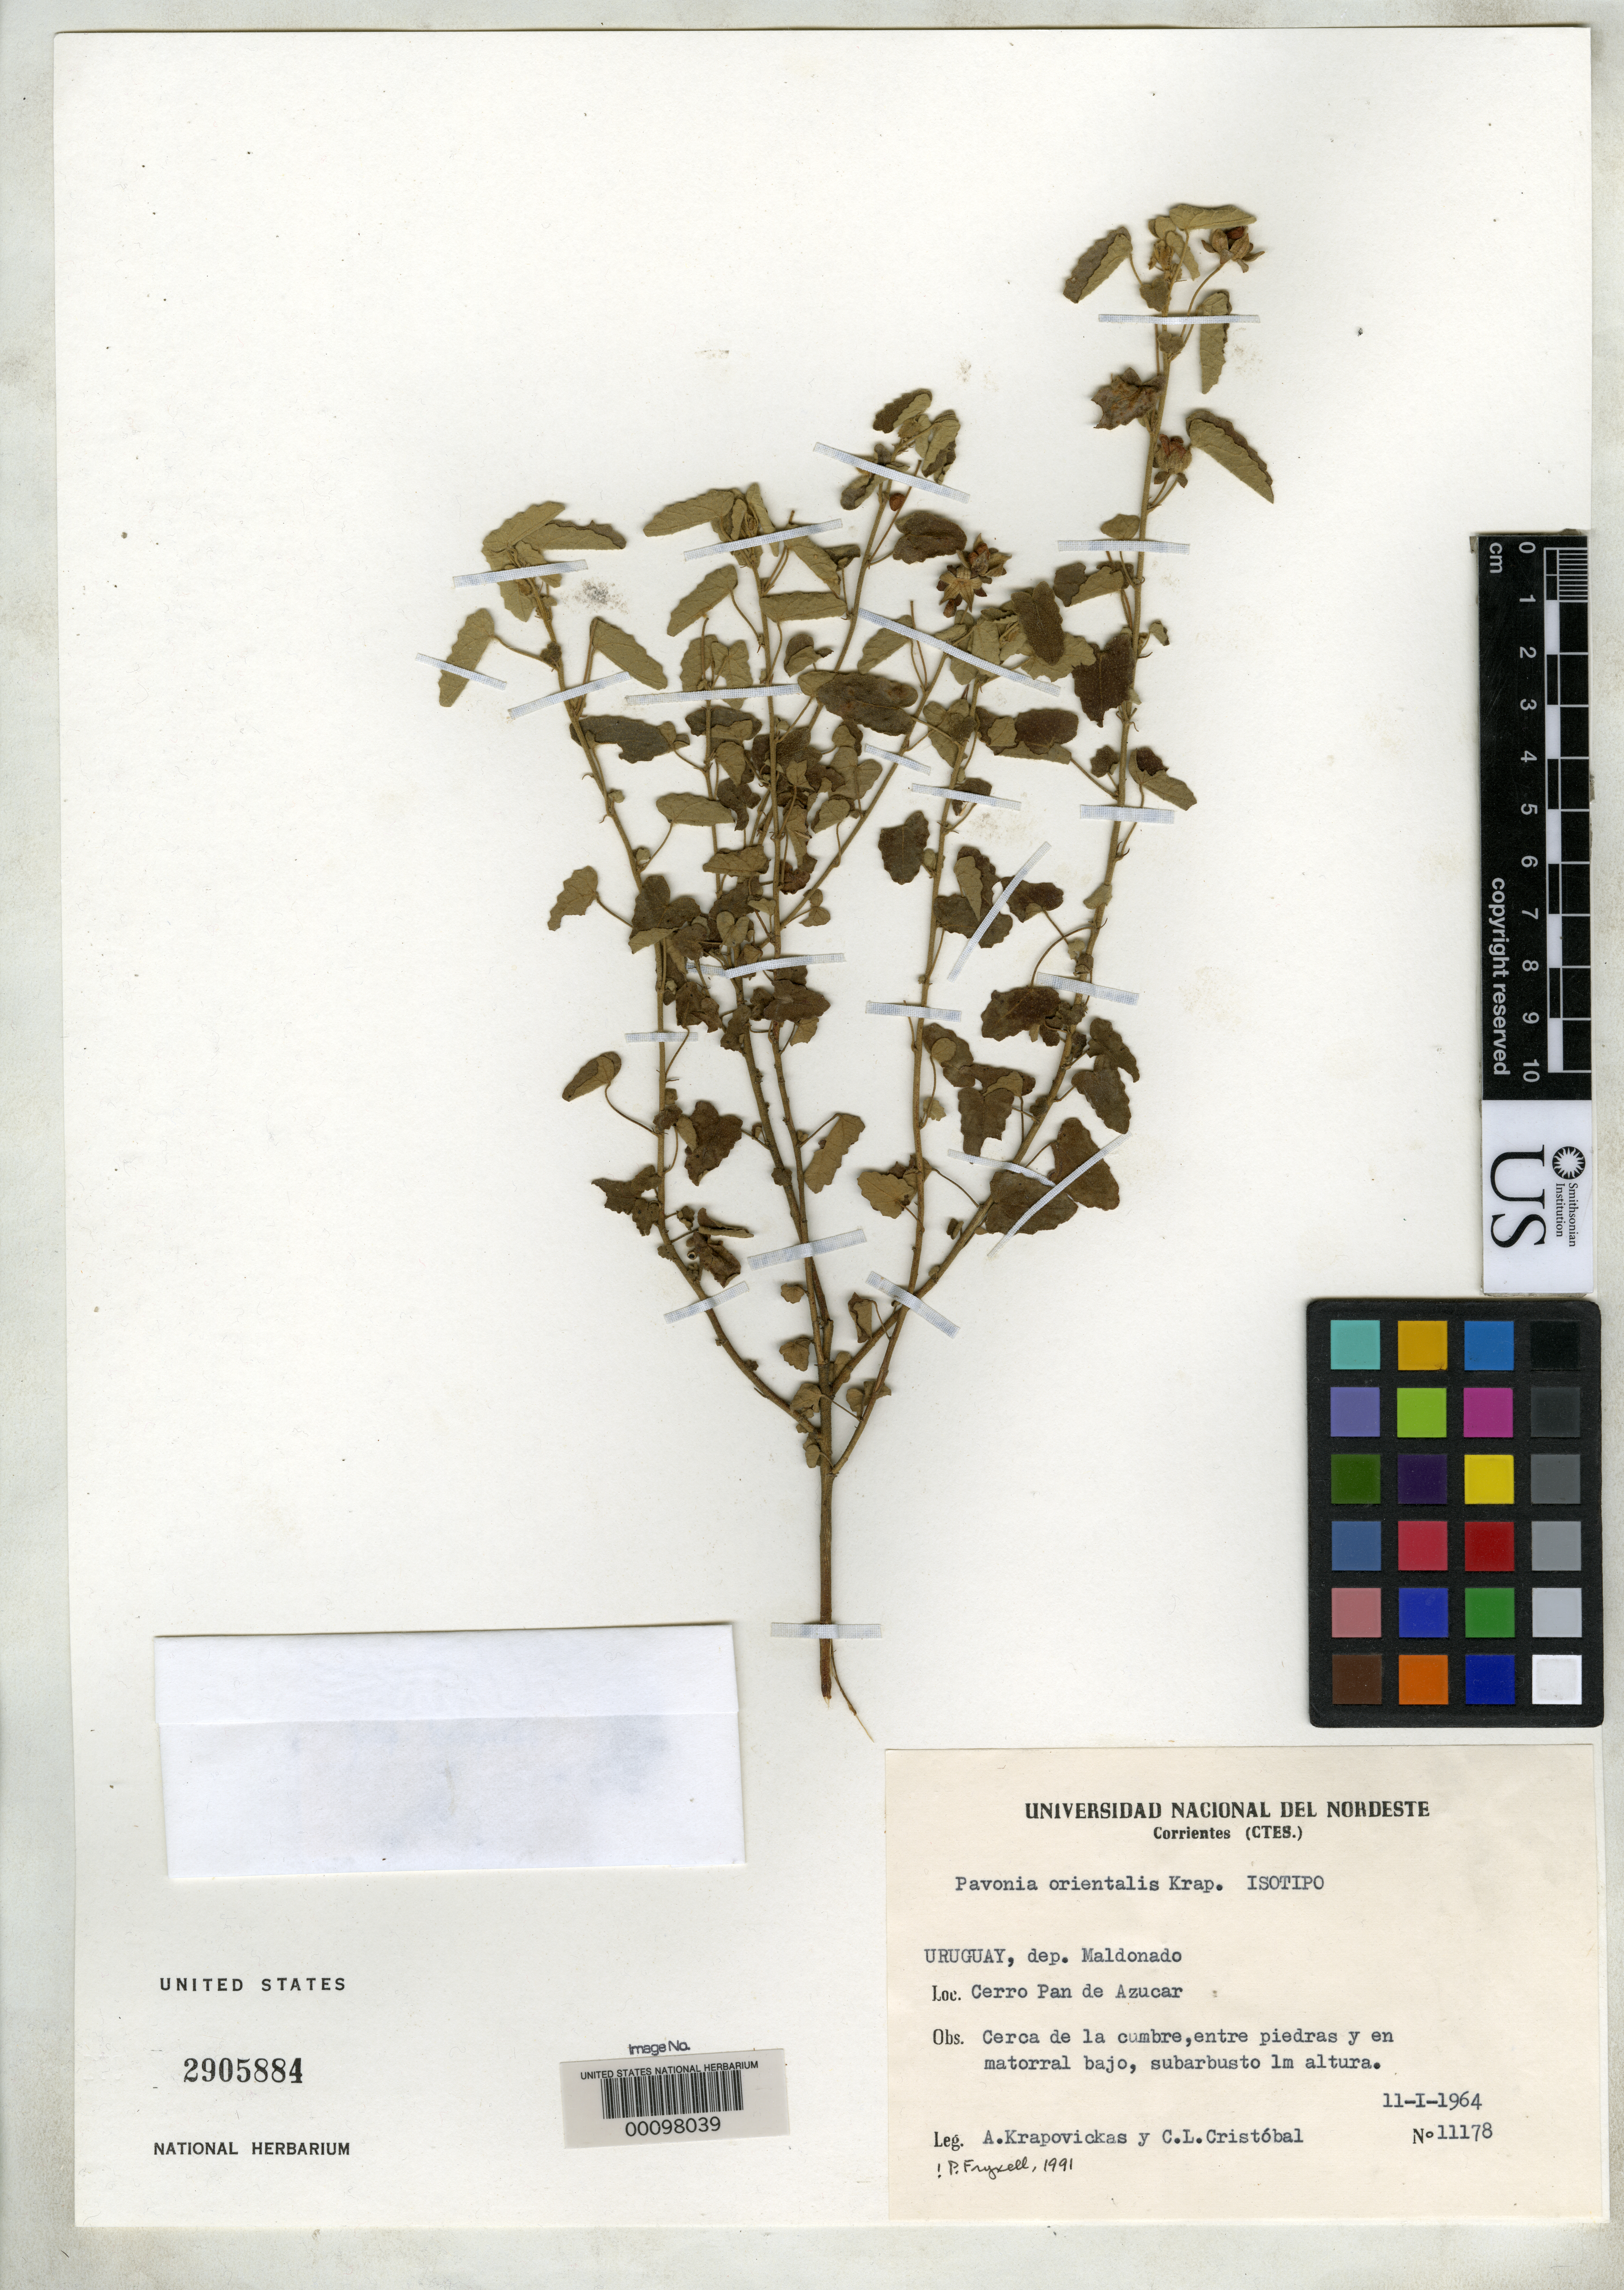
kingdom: Plantae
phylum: Tracheophyta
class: Magnoliopsida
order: Malvales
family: Malvaceae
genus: Pavonia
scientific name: Pavonia orientalis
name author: Krapov.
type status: Isotype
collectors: A. Krapovickas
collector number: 11178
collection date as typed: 11 Jan 1964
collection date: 1964-01-11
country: Uruguay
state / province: Maldonado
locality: Cerro Pan de Azucar.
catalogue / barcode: US 2905884